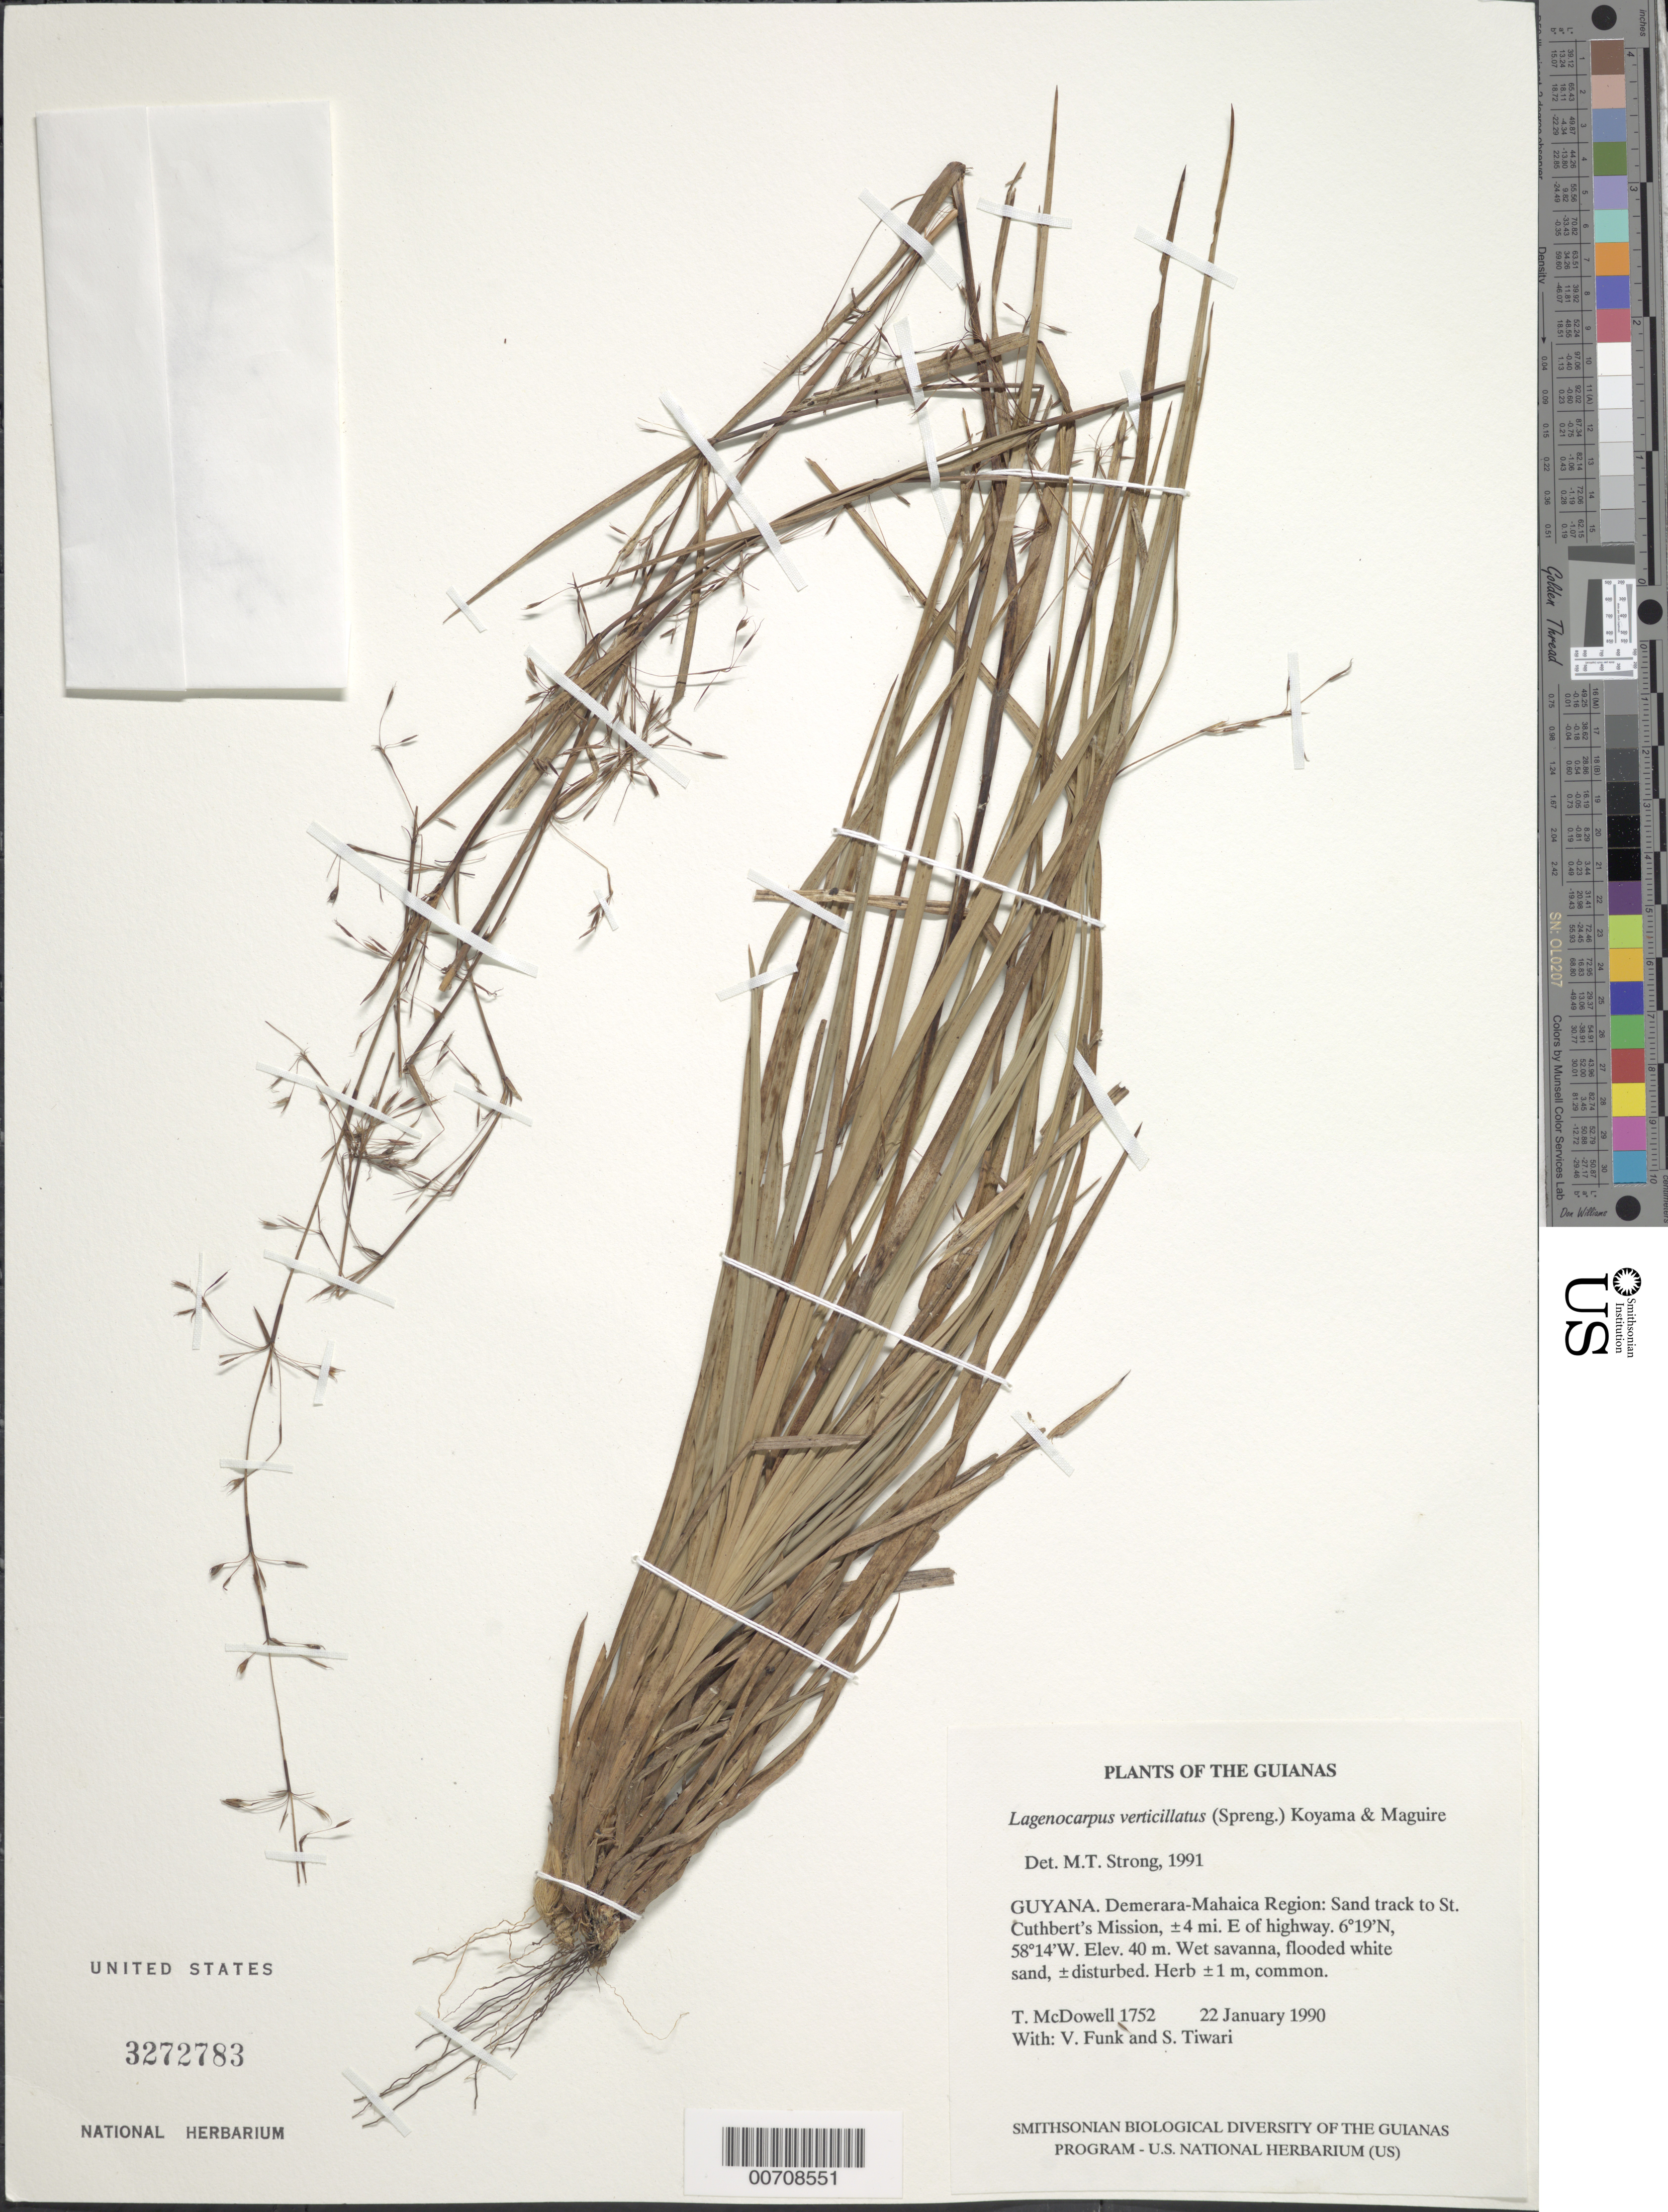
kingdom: Plantae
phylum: Tracheophyta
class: Liliopsida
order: Poales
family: Cyperaceae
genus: Cryptangium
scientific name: Cryptangium verticillatum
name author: (Spreng.) Vitta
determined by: Strong, Mark T., (BOT), Smithsonian Institution - National Museum of Natural History (UNITED STATES)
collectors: T. McDowell, V. Funk & S. Tiwari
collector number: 1752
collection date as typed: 22 January 1990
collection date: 1990-01-22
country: Guyana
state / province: Demerara-Mahaica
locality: Sand track to St. Cuthbert's Mission, ±4 miles East of highway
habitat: Wet savanna, flooded white sand, ±disturbed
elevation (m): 40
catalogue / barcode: US 3272783